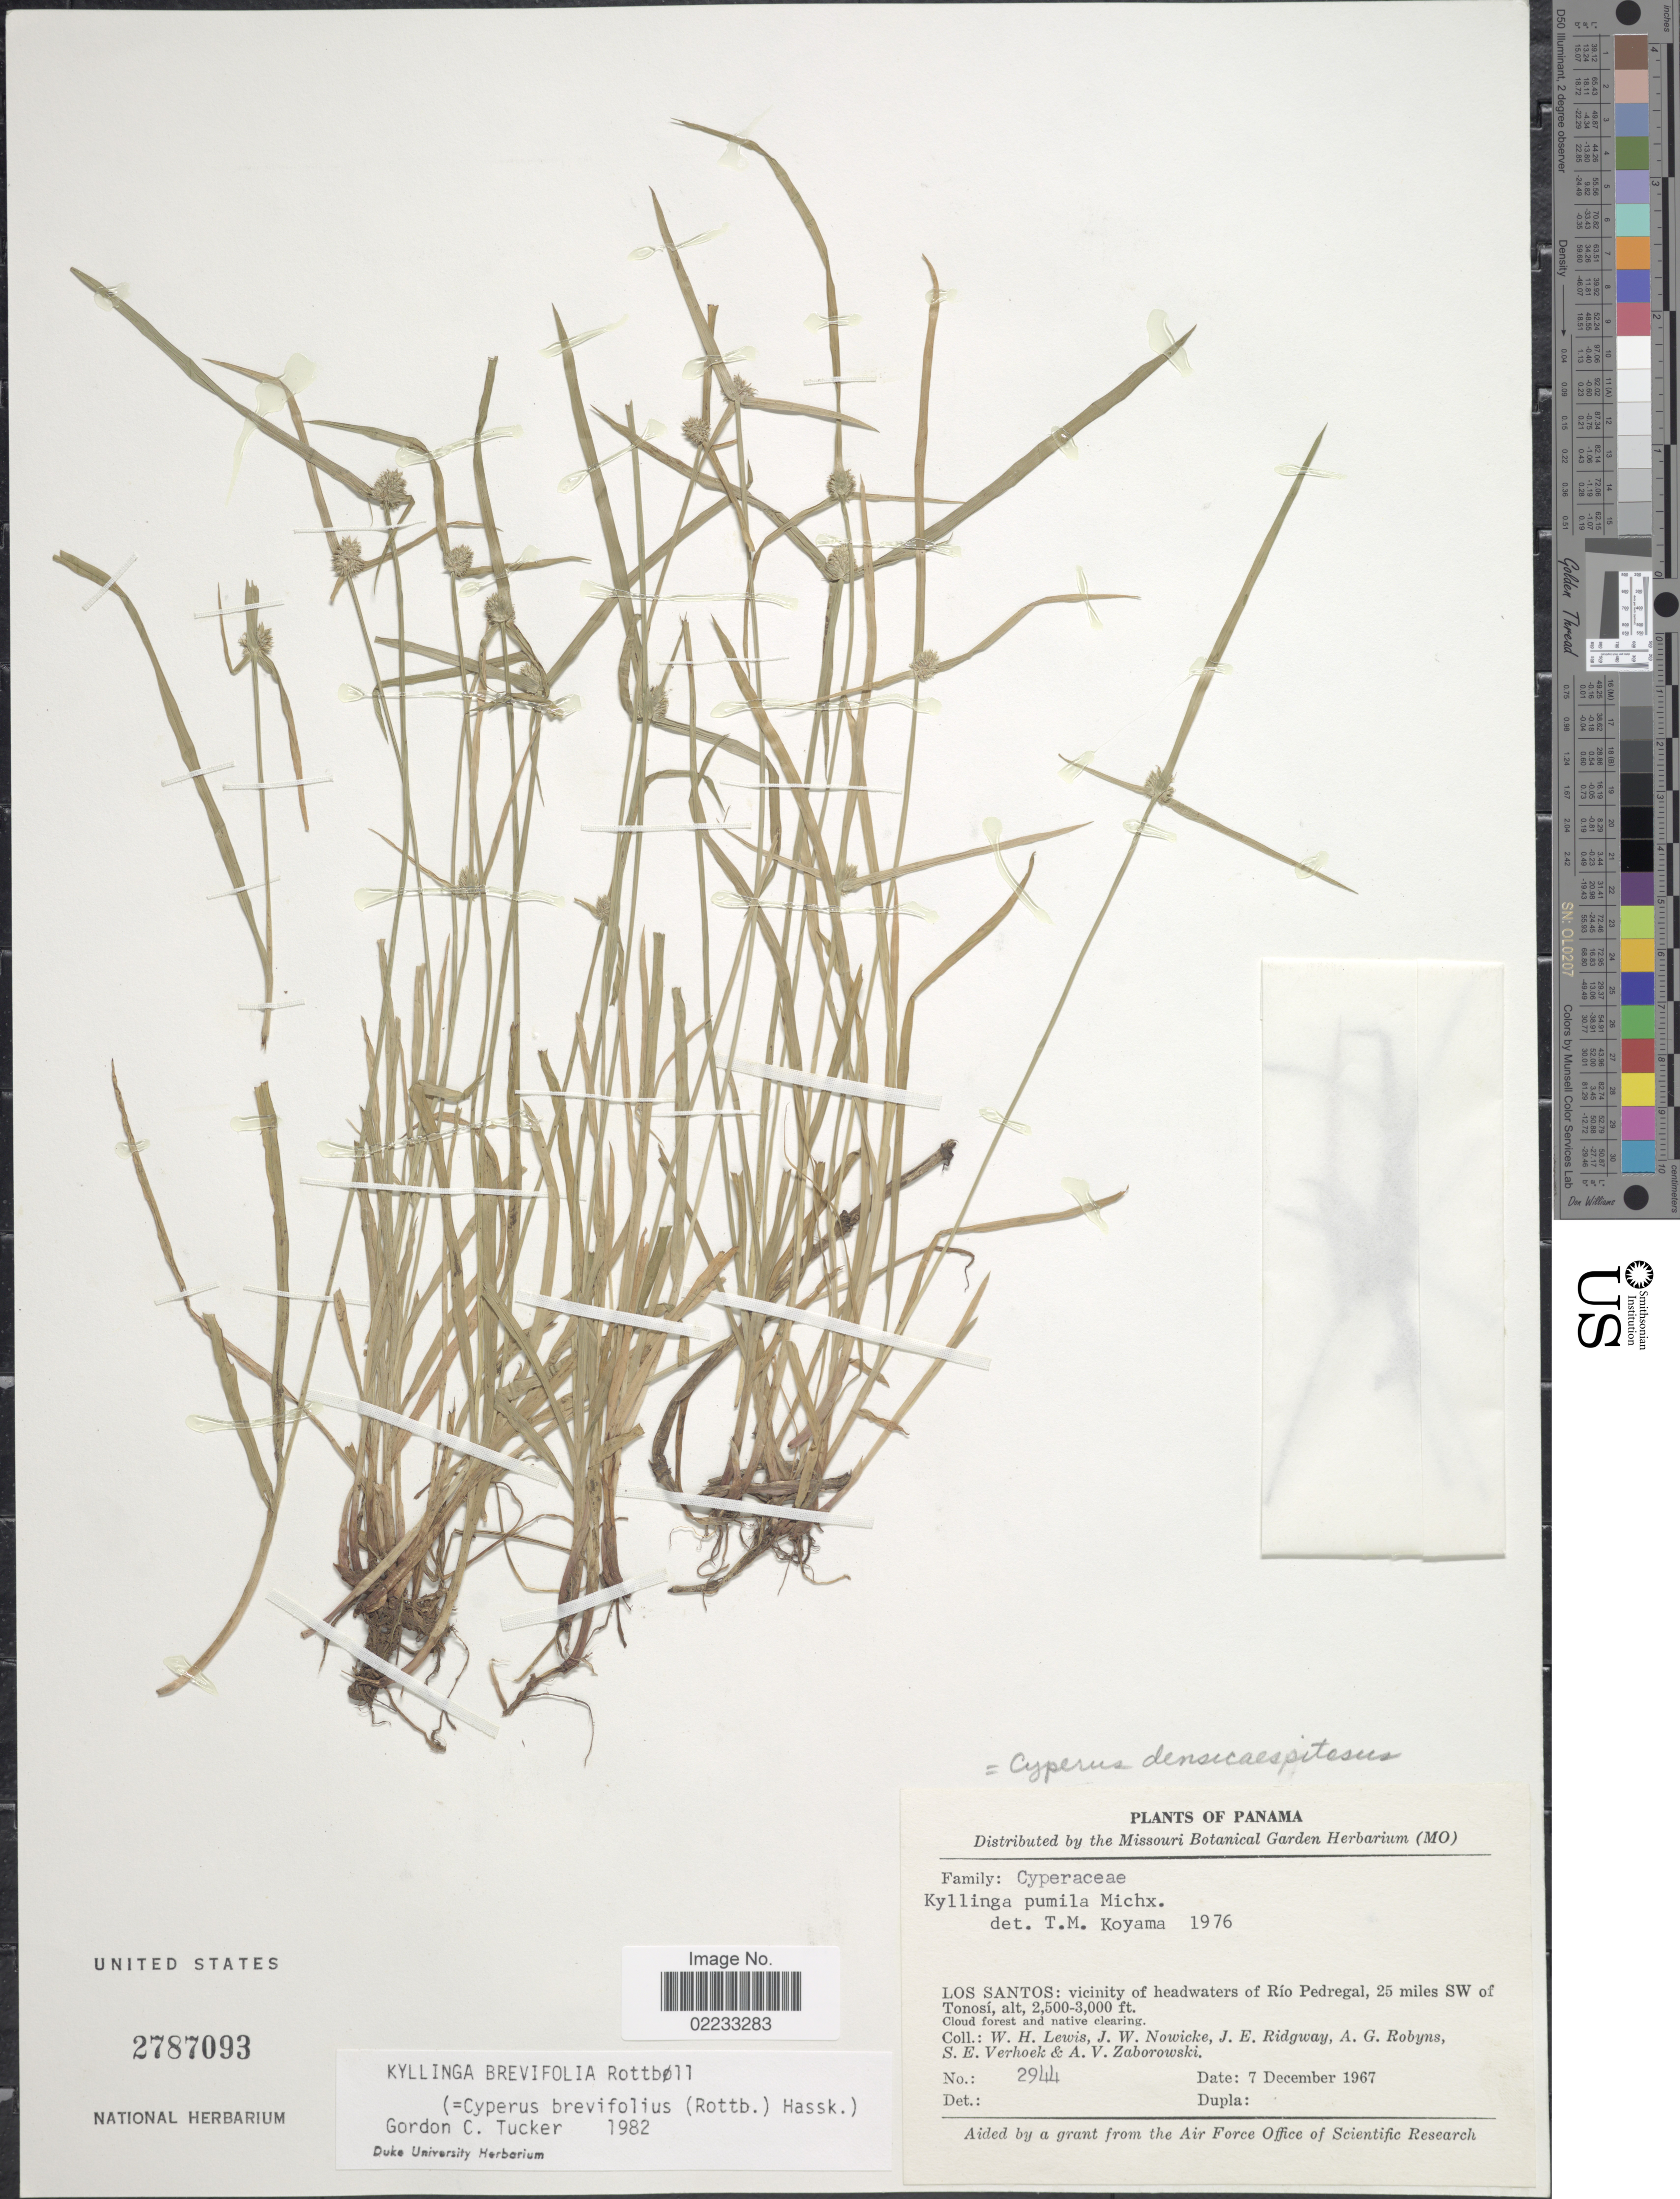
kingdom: Plantae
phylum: Tracheophyta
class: Liliopsida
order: Poales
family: Cyperaceae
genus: Cyperus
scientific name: Cyperus brevifolius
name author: (Rottb.) Hassk.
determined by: Strong, M. T., (US), Smithsonian Institution - National Museum of Natural History (UNITED STATES)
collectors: W. H. Lewis, J. W. Nowicke, J. Ridgway, A. G. Robyns & et al.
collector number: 2944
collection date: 1967-12-07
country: Panama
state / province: Los Santos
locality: Vicinity of headwaters of Rio Pedregal, 25 miles SW of Tonosi.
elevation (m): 762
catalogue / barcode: US 2787093